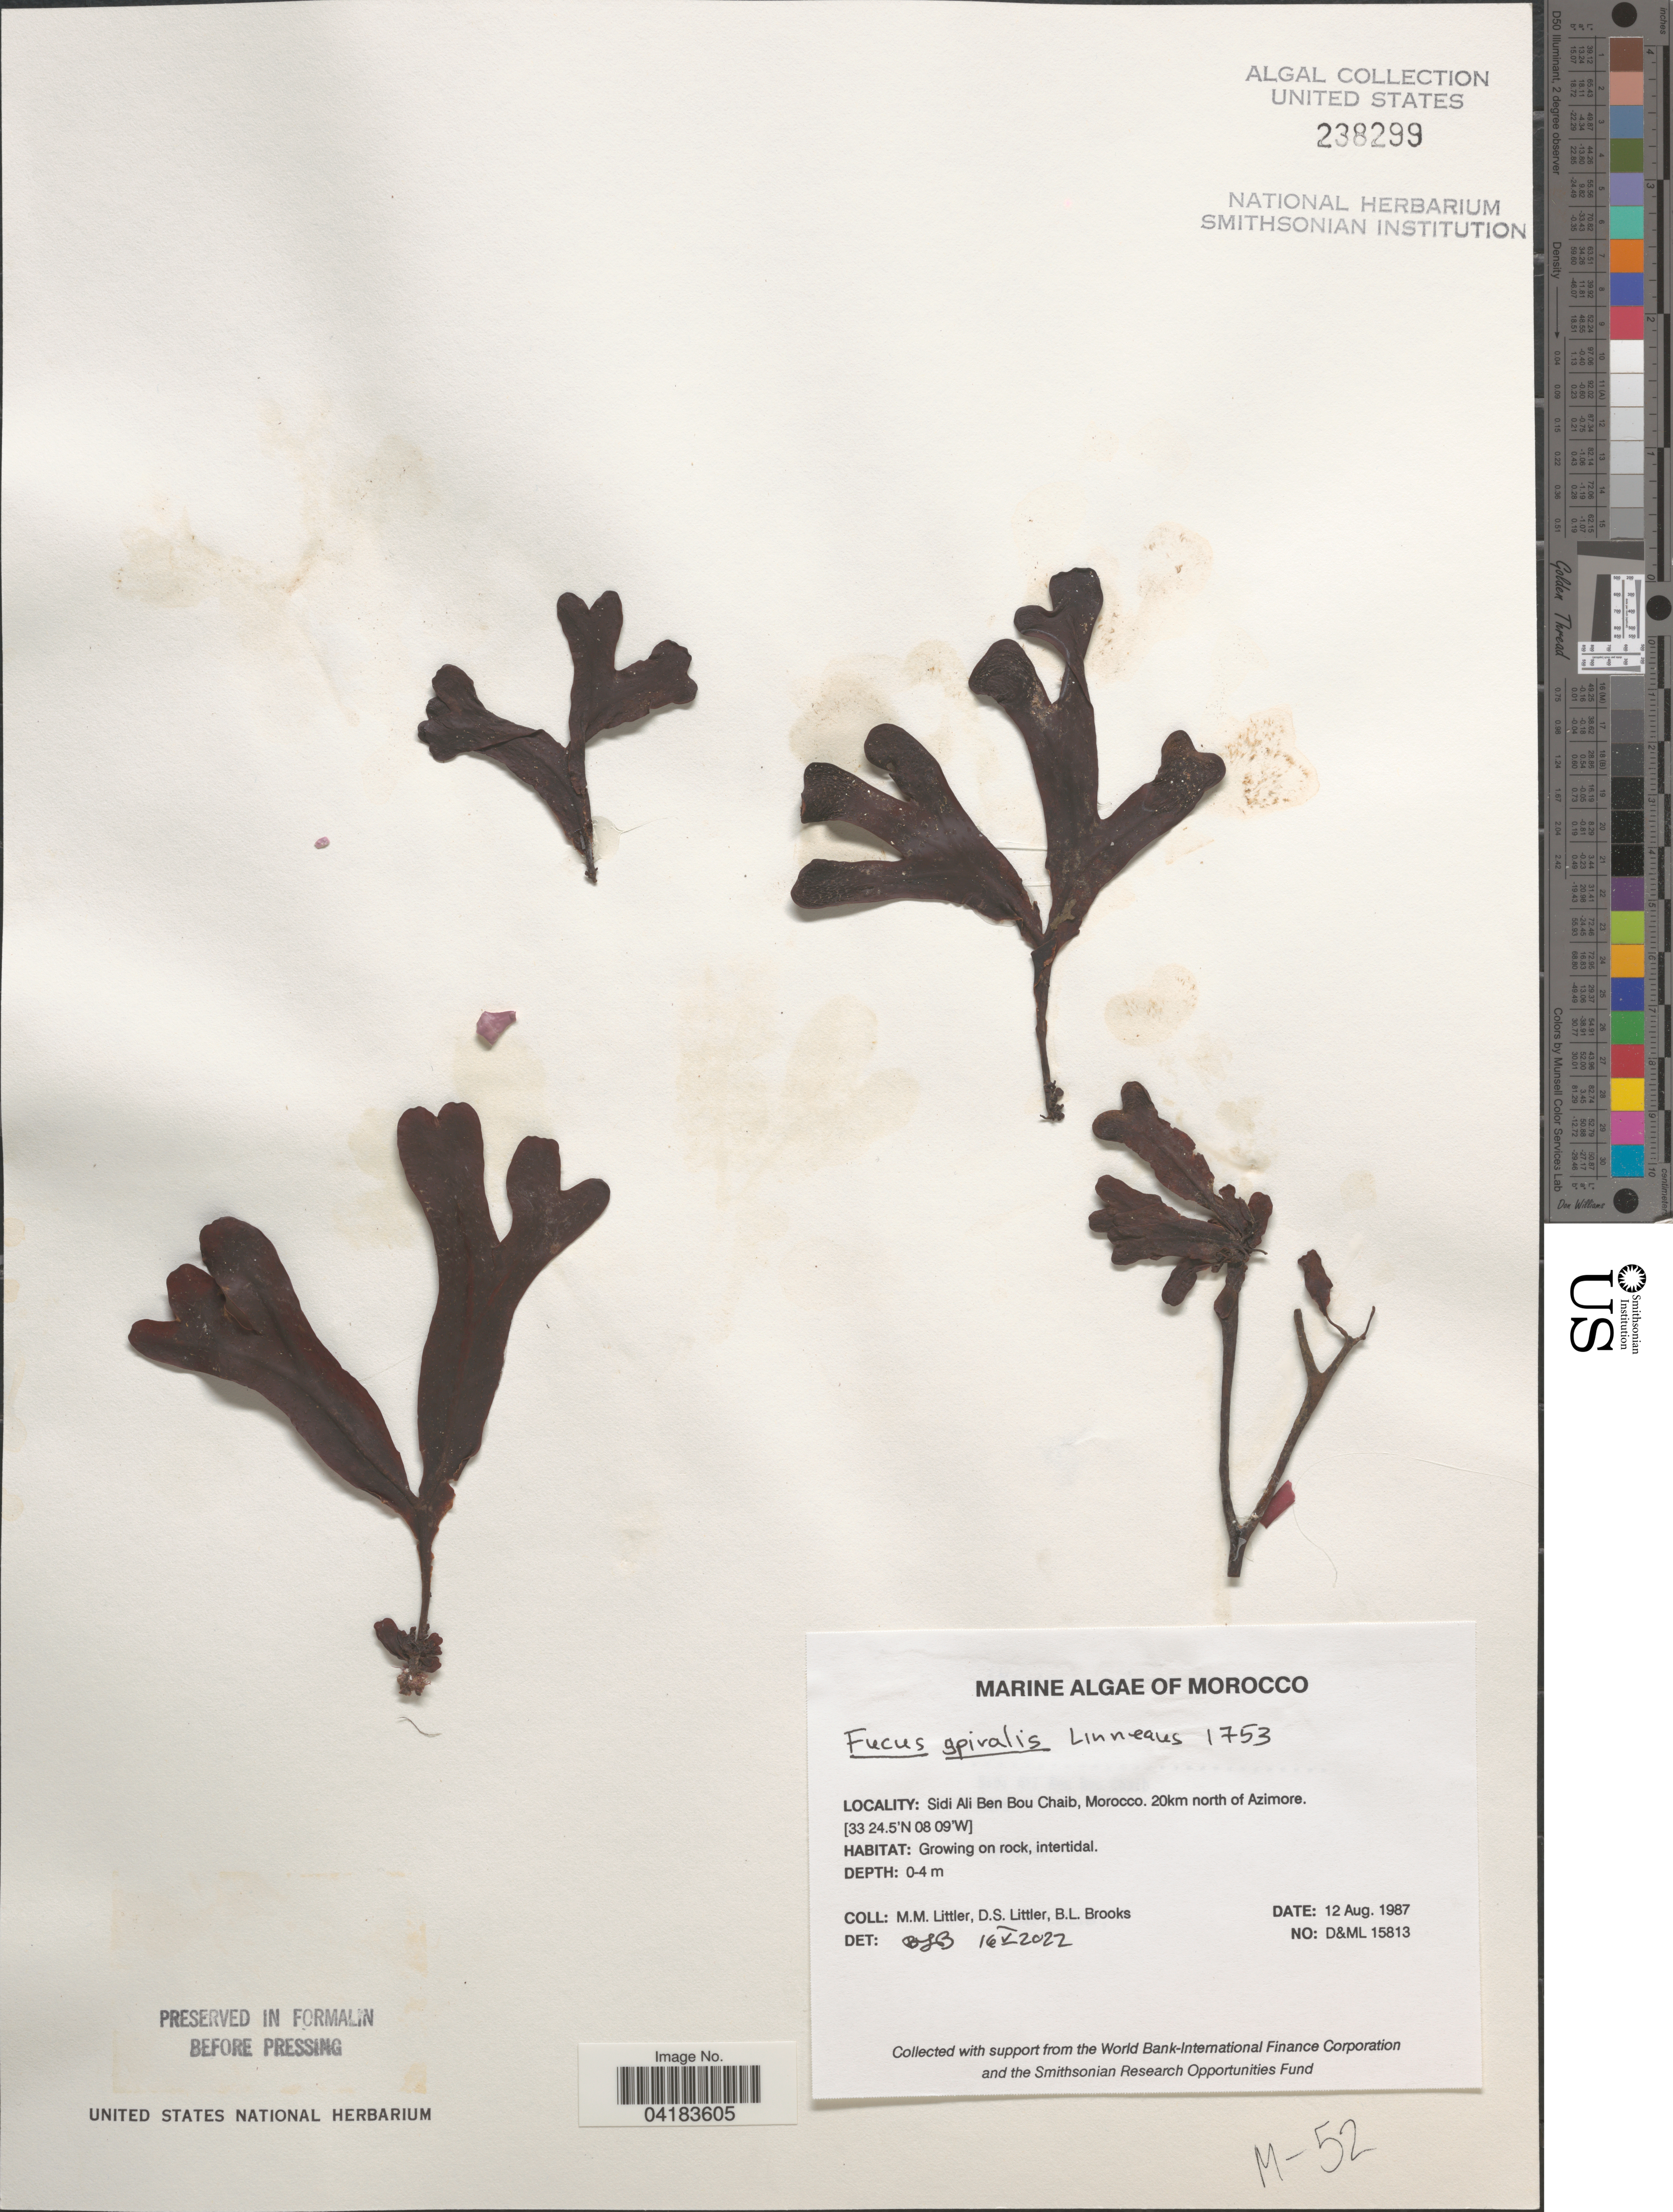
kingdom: Chromista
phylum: Ochrophyta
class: Phaeophyceae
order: Fucales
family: Fucaceae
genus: Fucus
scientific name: Fucus spiralis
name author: L.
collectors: D. S. Littler & B. Brooks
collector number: D&ML15813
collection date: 1987-08-12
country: Morocco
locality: Sidi Ali Ben Bou Chaib. 20km north of Azimore.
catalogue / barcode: US 238299